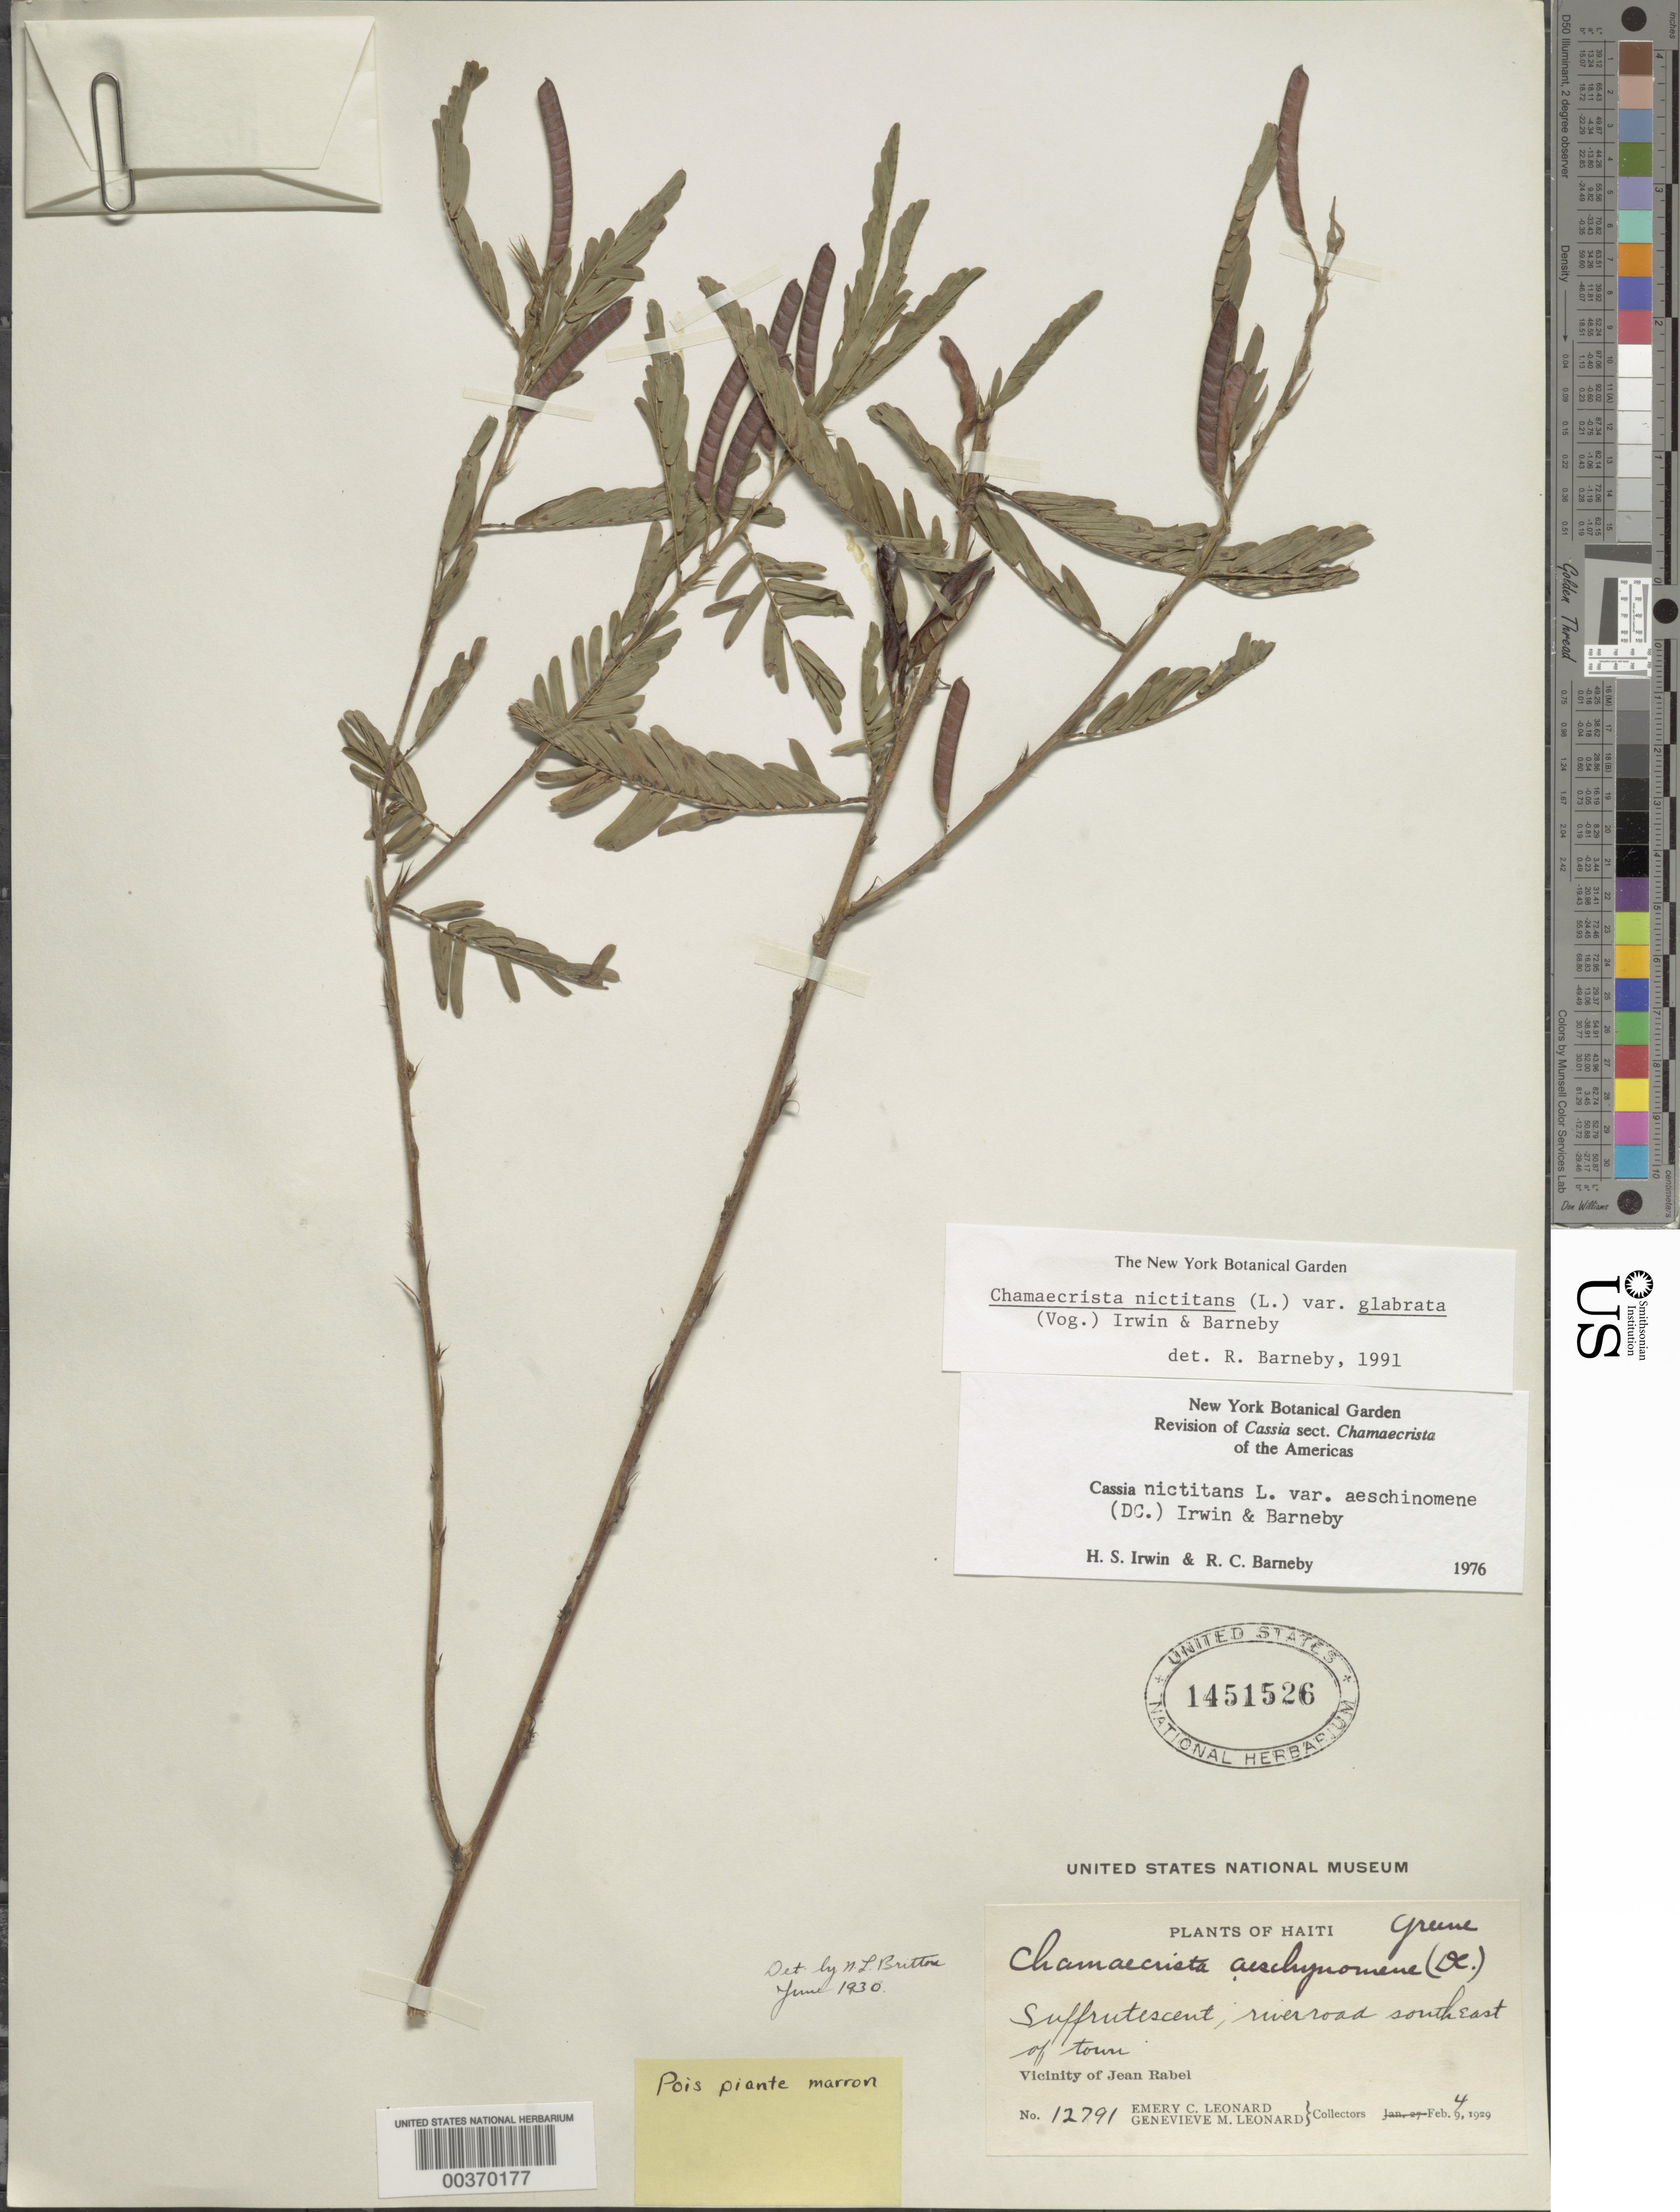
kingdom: Plantae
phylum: Tracheophyta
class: Magnoliopsida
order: Fabales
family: Fabaceae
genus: Chamaecrista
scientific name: Chamaecrista nictitans var. glabrata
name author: (Vogel) H.S. Irwin & Barneby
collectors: E. C. Leonard & G. M. Leonard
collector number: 12791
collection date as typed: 07 Feb 1929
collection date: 1929-02-07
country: Haiti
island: Hispaniola Island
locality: River road se of town; vicinity of jean rabel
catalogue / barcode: US 1451526